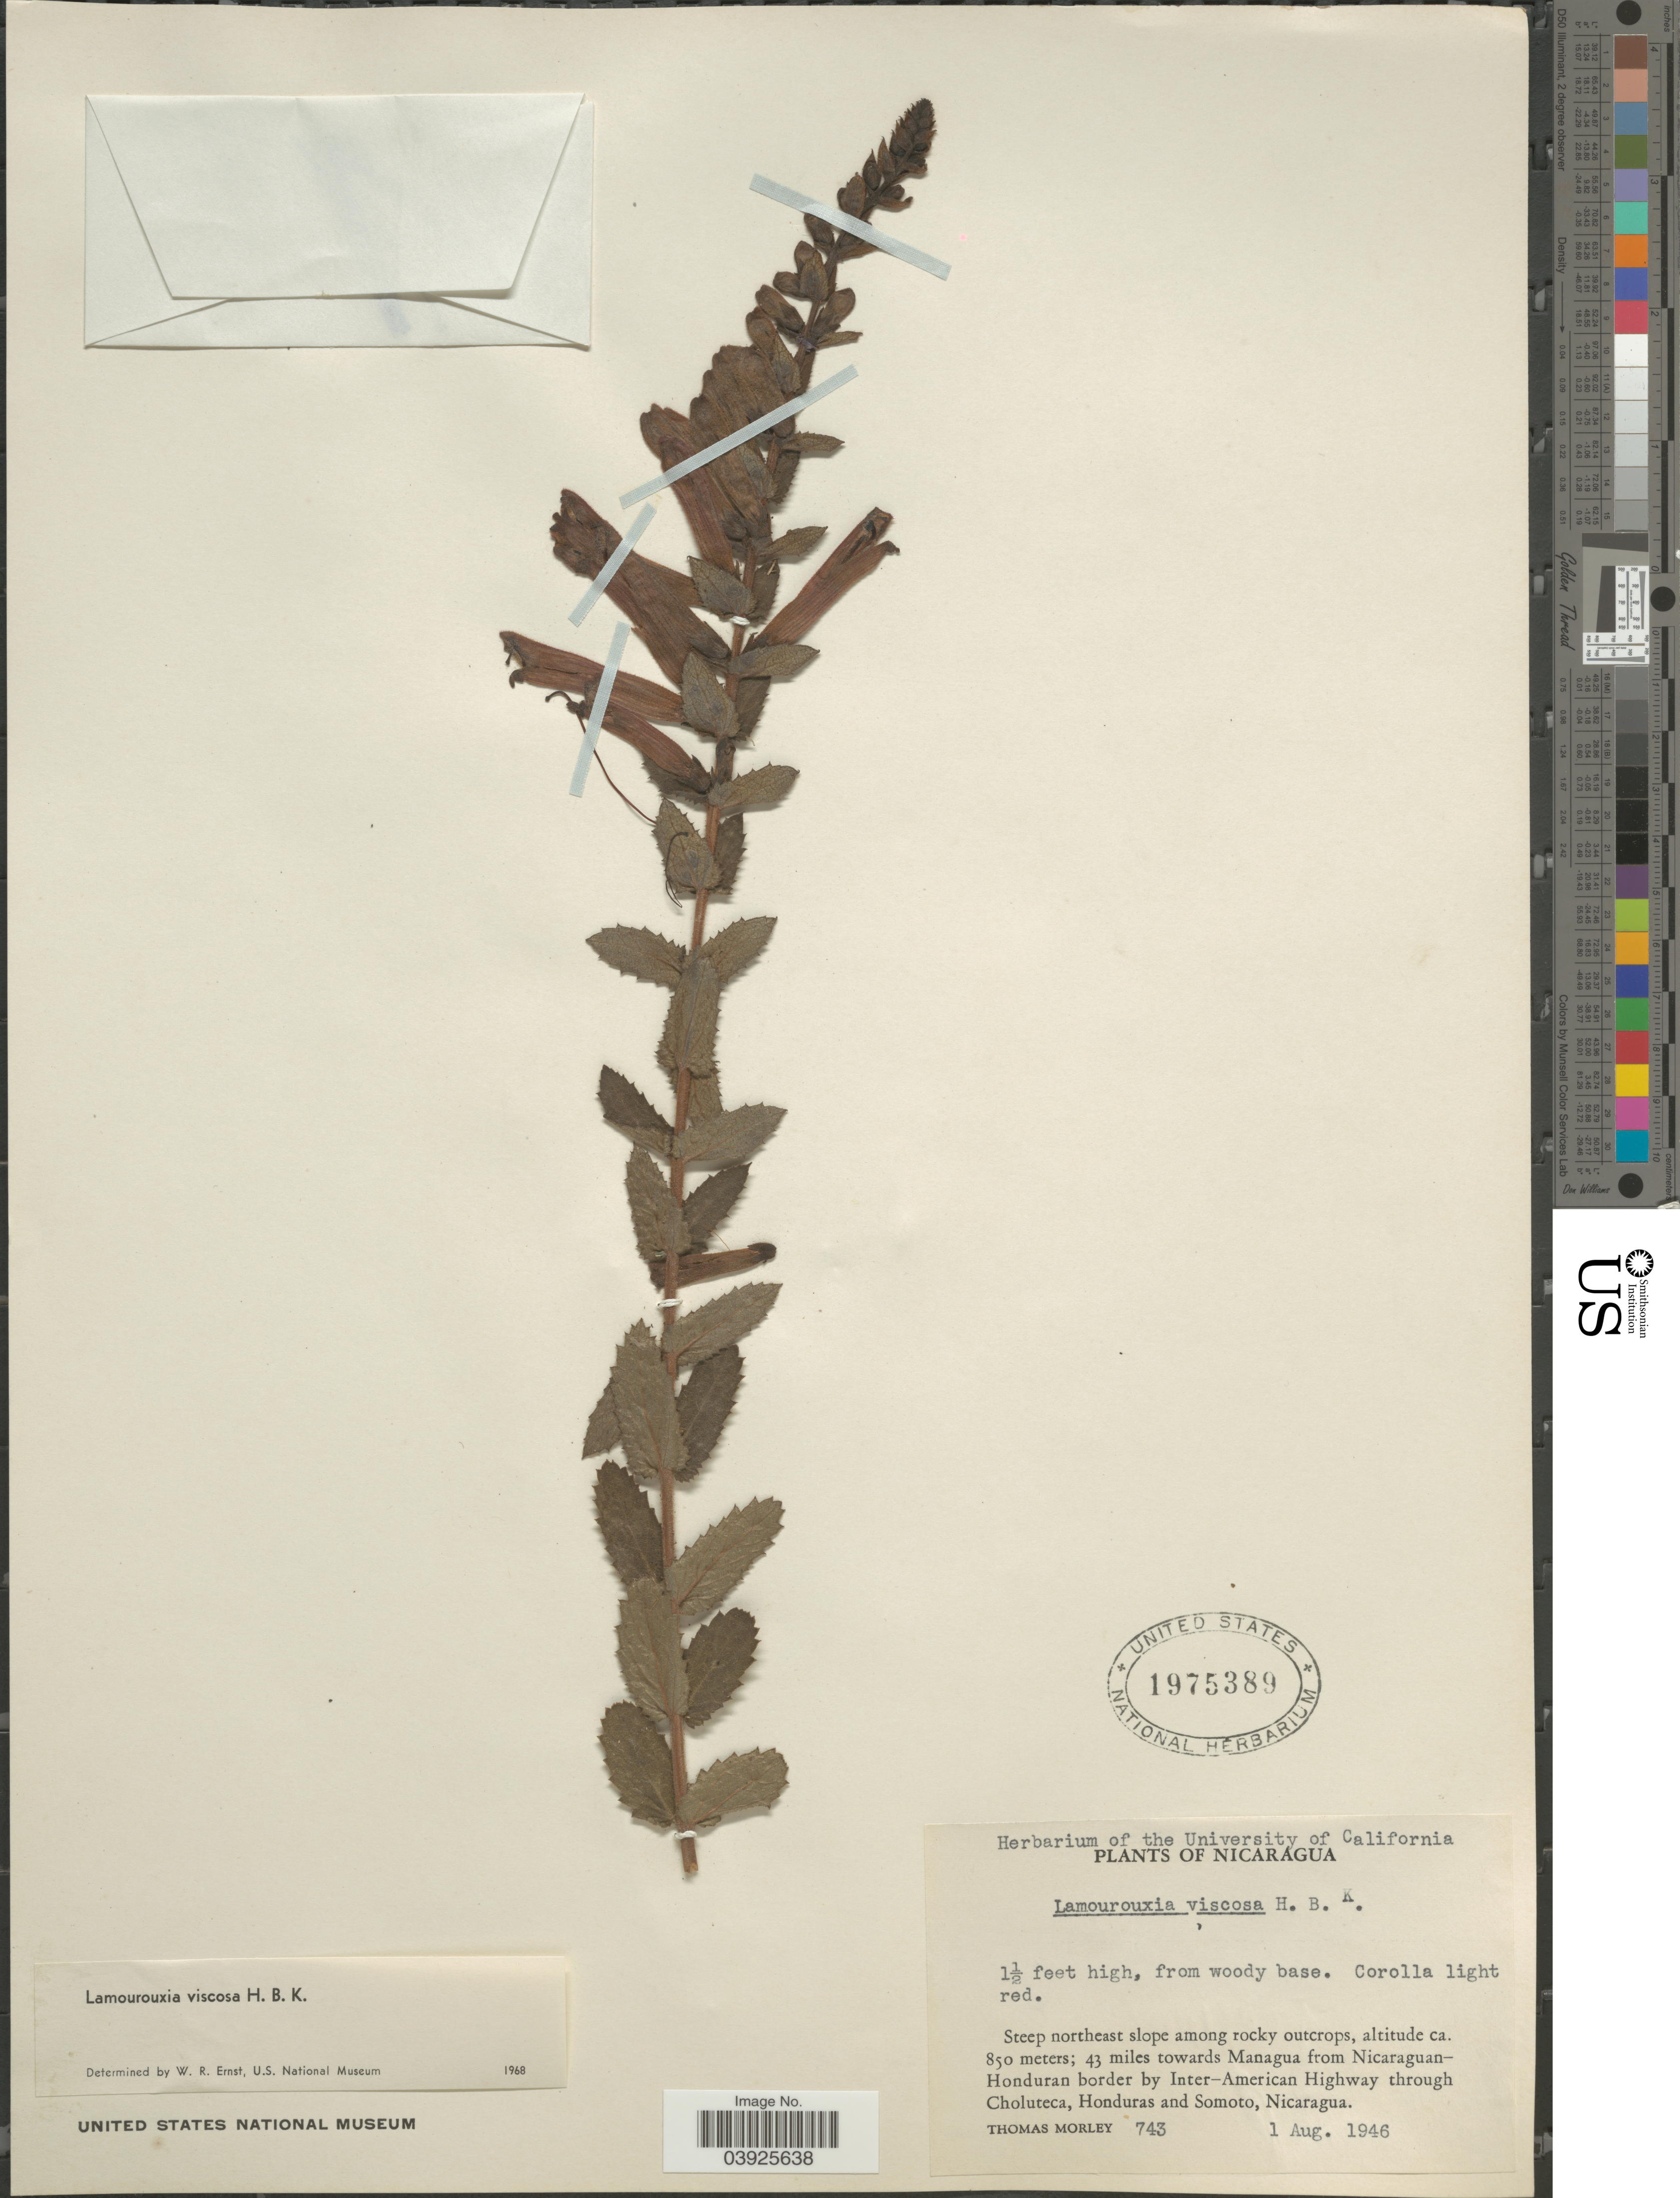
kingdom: Plantae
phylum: Tracheophyta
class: Magnoliopsida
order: Lamiales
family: Orobanchaceae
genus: Lamourouxia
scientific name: Lamourouxia viscosa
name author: Kunth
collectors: T. Morley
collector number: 743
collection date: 1946-08-01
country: Nicaragua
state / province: Managua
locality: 43 miles towards Managua from Nicaraguan-Honduran border by Inter-American Highway through Choluteca, Honduras and Somoto.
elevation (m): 850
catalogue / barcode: US 1975389